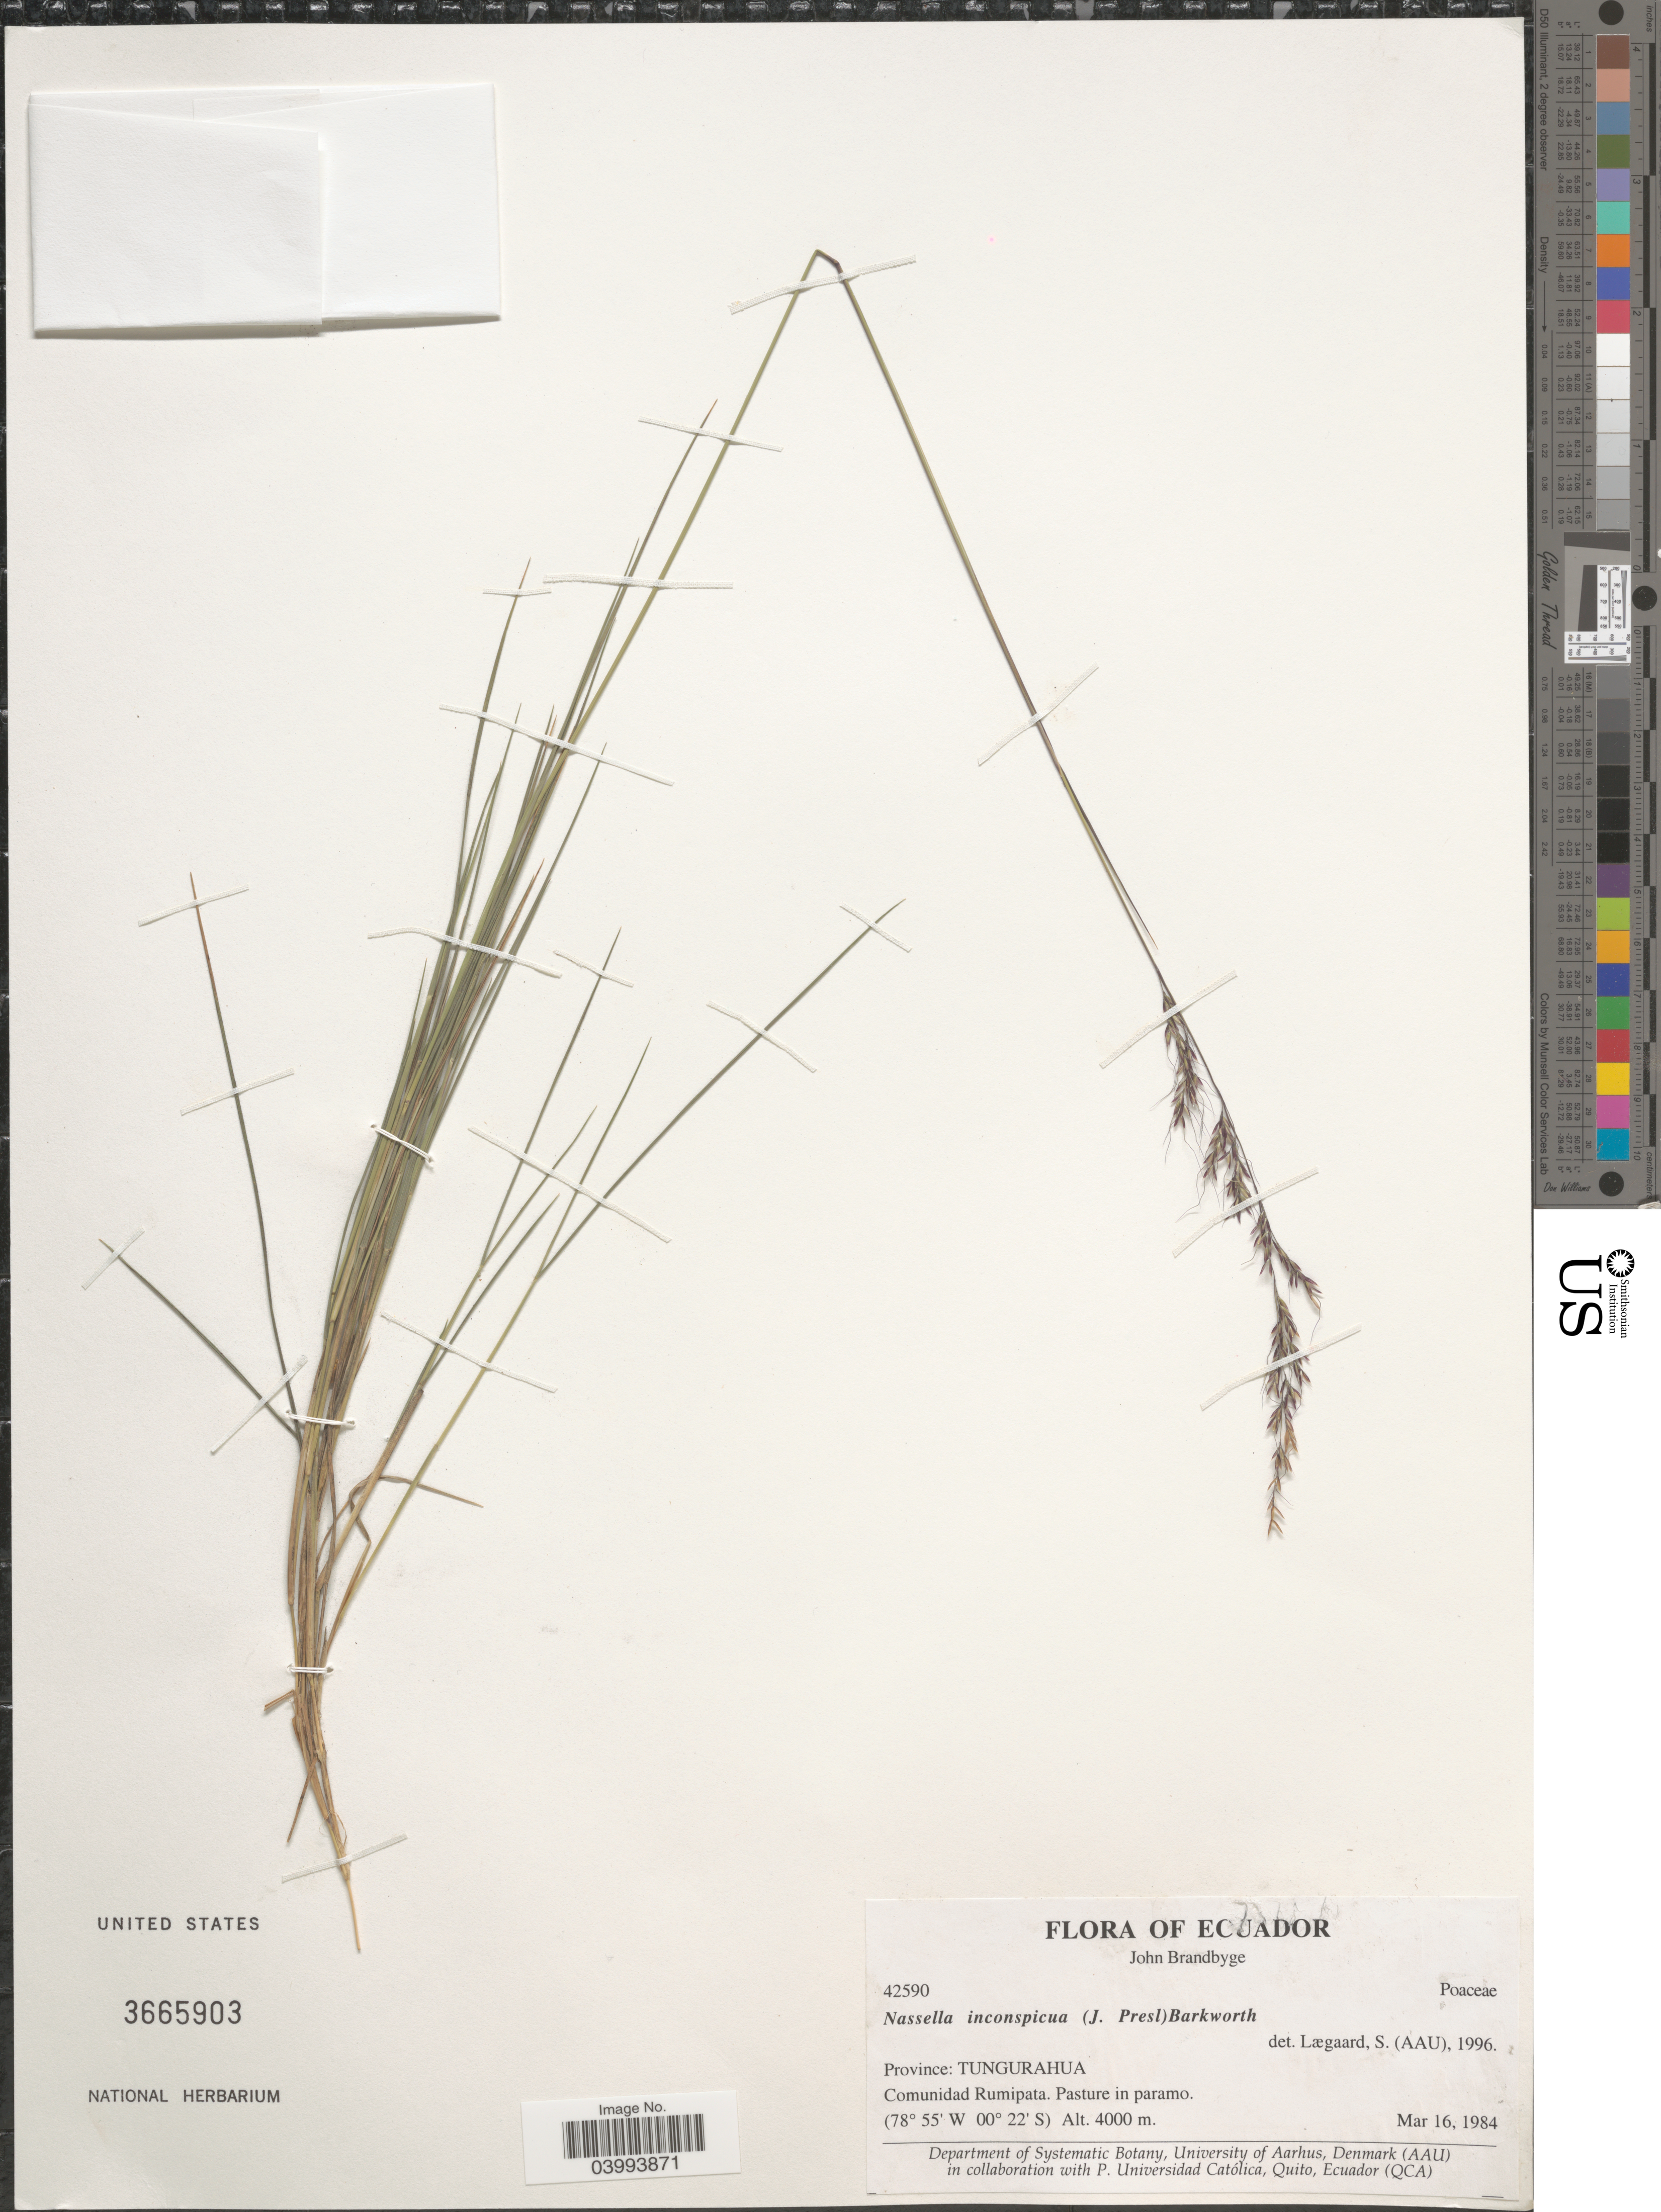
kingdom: Plantae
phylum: Tracheophyta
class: Liliopsida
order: Poales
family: Poaceae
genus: Nassella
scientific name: Nassella inconspicua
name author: (J. Presl) Barkworth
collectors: J. Brandbyge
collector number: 42590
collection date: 1984-03-16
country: Ecuador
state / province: Tungurahua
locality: Comunidad Rumipata.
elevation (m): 4000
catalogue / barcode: US 3665903